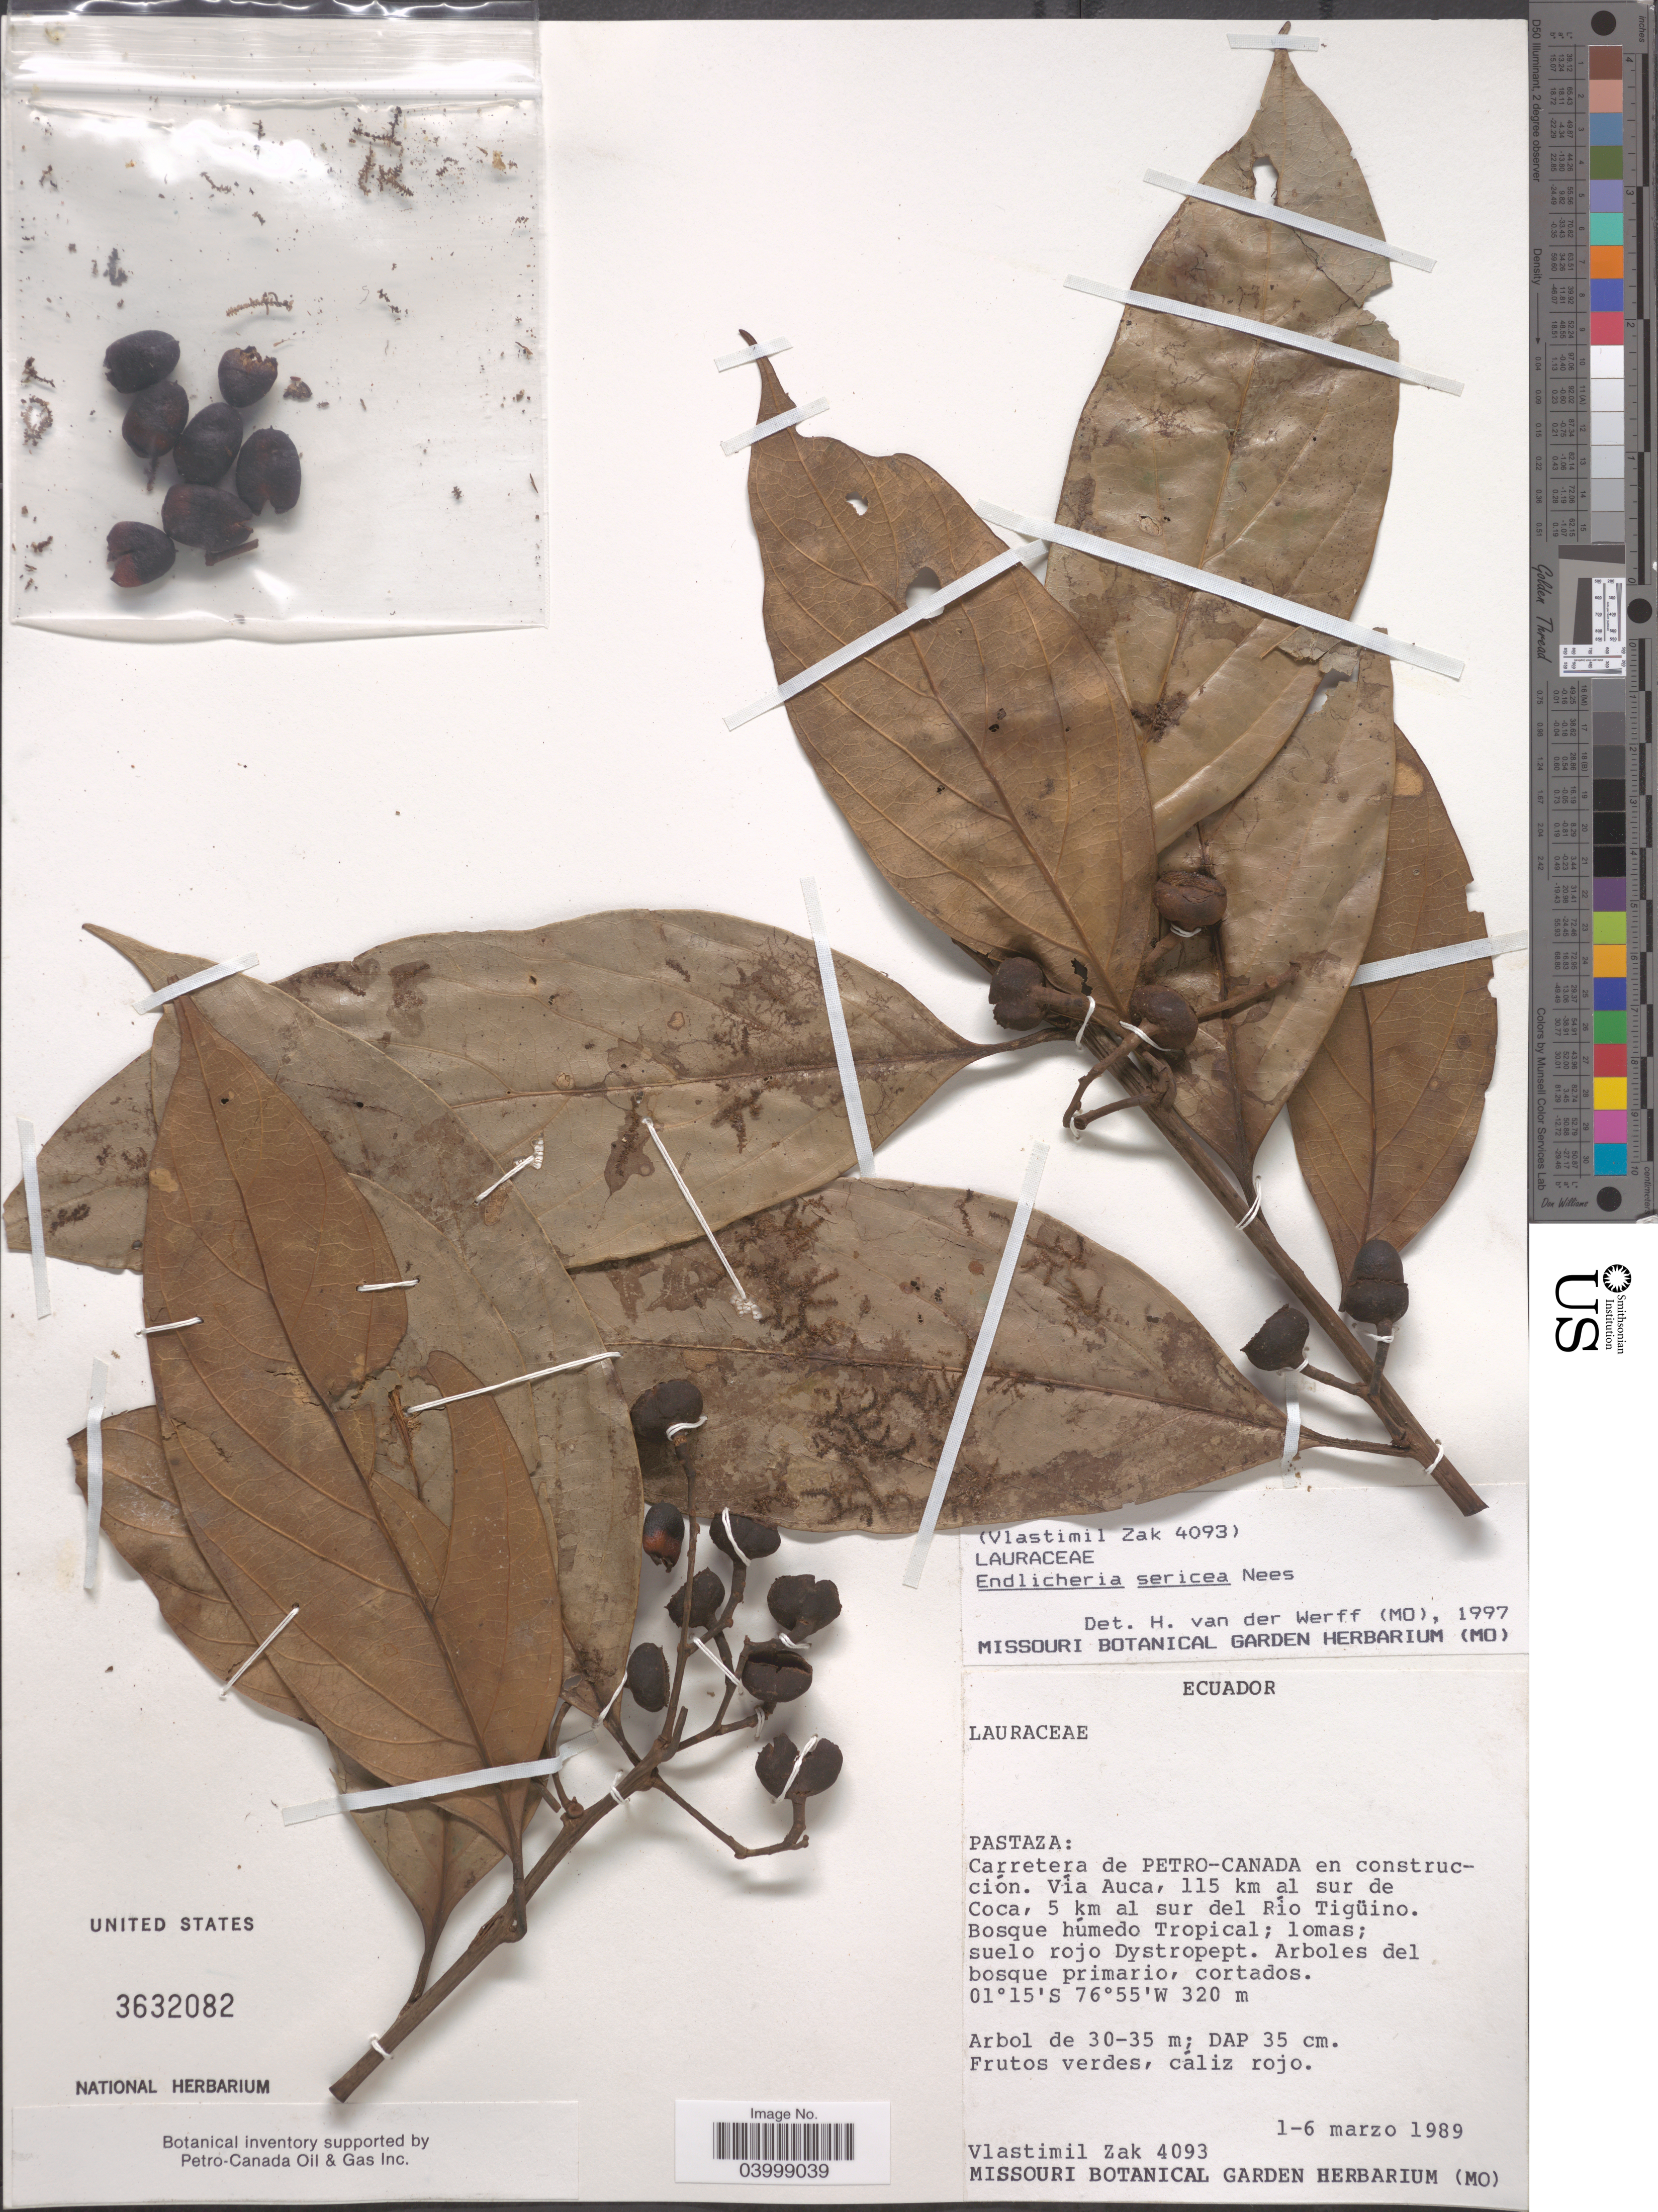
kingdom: Plantae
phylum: Tracheophyta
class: Magnoliopsida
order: Laurales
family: Lauraceae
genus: Endlicheria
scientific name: Endlicheria sericea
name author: Nees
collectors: V. Zak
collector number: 4093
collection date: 1989-03-01/1989-03-06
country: Ecuador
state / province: Pastaza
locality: Carretera de PETRO-CANADA en construcción. Vía Auca, 115 km al sur de Coca, 5 km al sur del Río Tigüino.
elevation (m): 320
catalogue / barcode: US 3632082